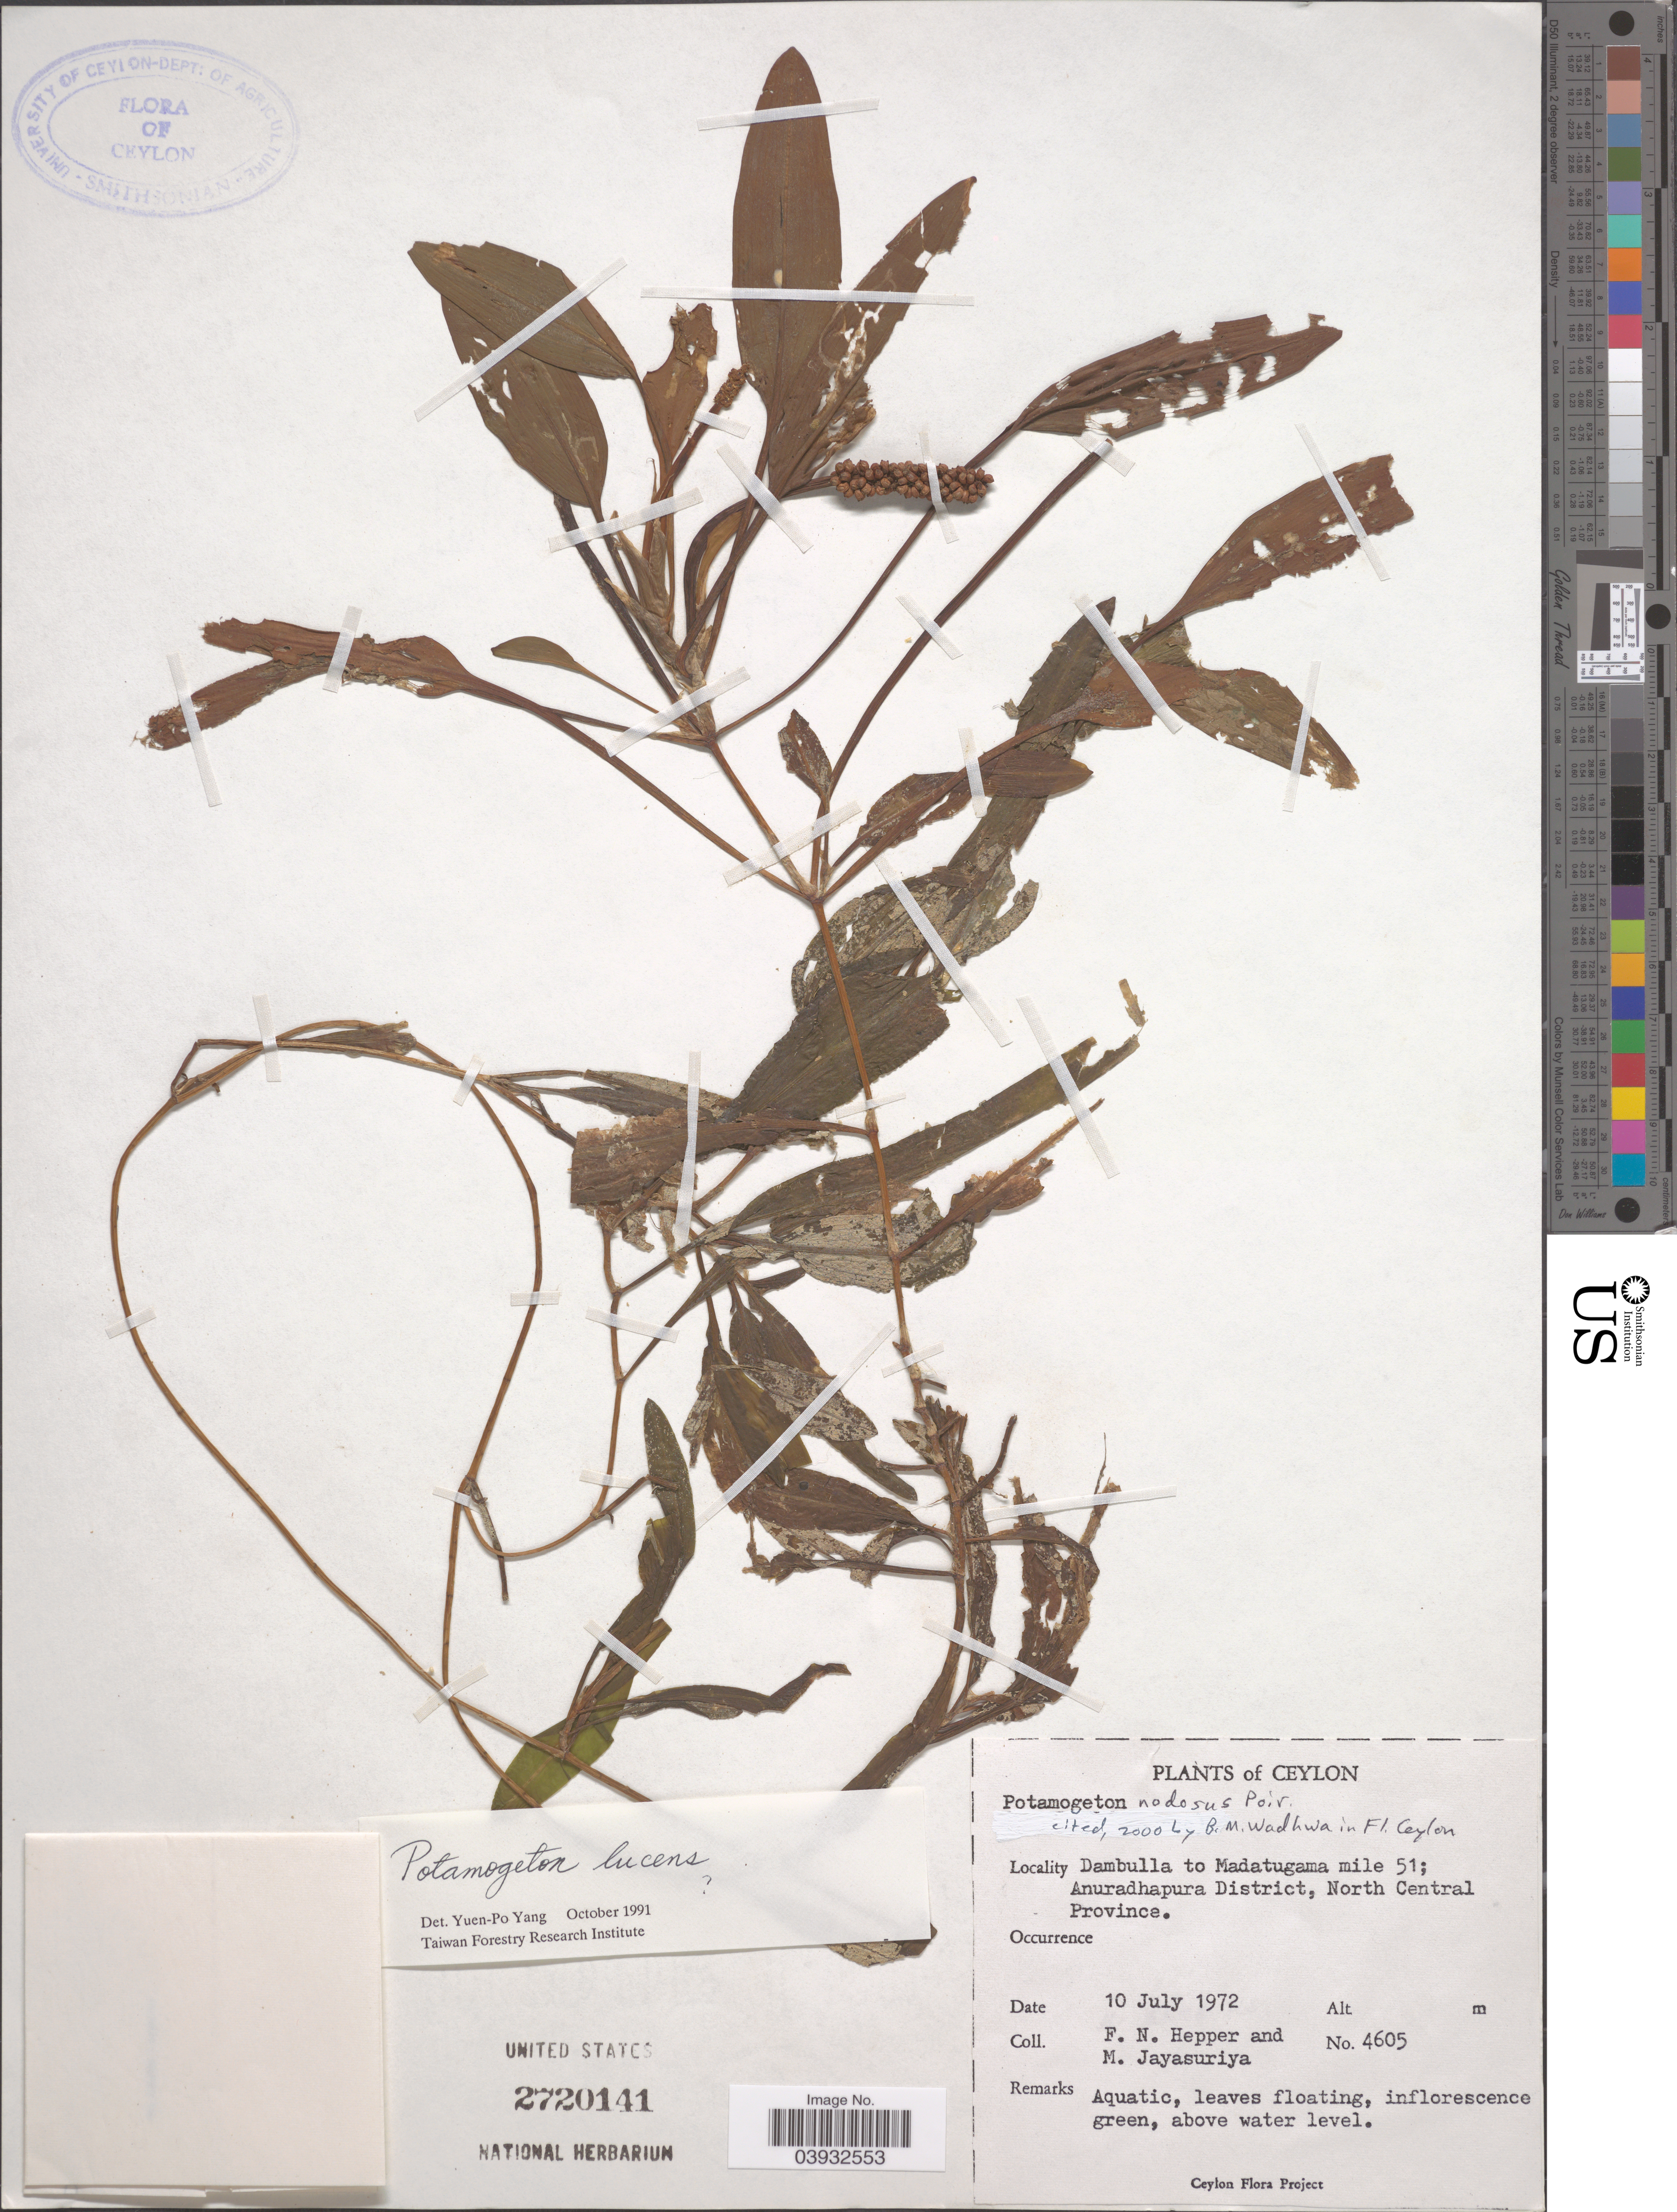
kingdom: Plantae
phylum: Tracheophyta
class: Liliopsida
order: Alismatales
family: Potamogetonaceae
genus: Potamogeton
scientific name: Potamogeton lucens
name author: L.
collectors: F. Hepper & M. Jayasuriya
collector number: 4605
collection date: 1972-07-10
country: Sri Lanka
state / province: North Central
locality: Ceylon. Dambulla to Madatugama mile 51; Anuradhapura District, North Central Province.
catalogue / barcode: US 2720141